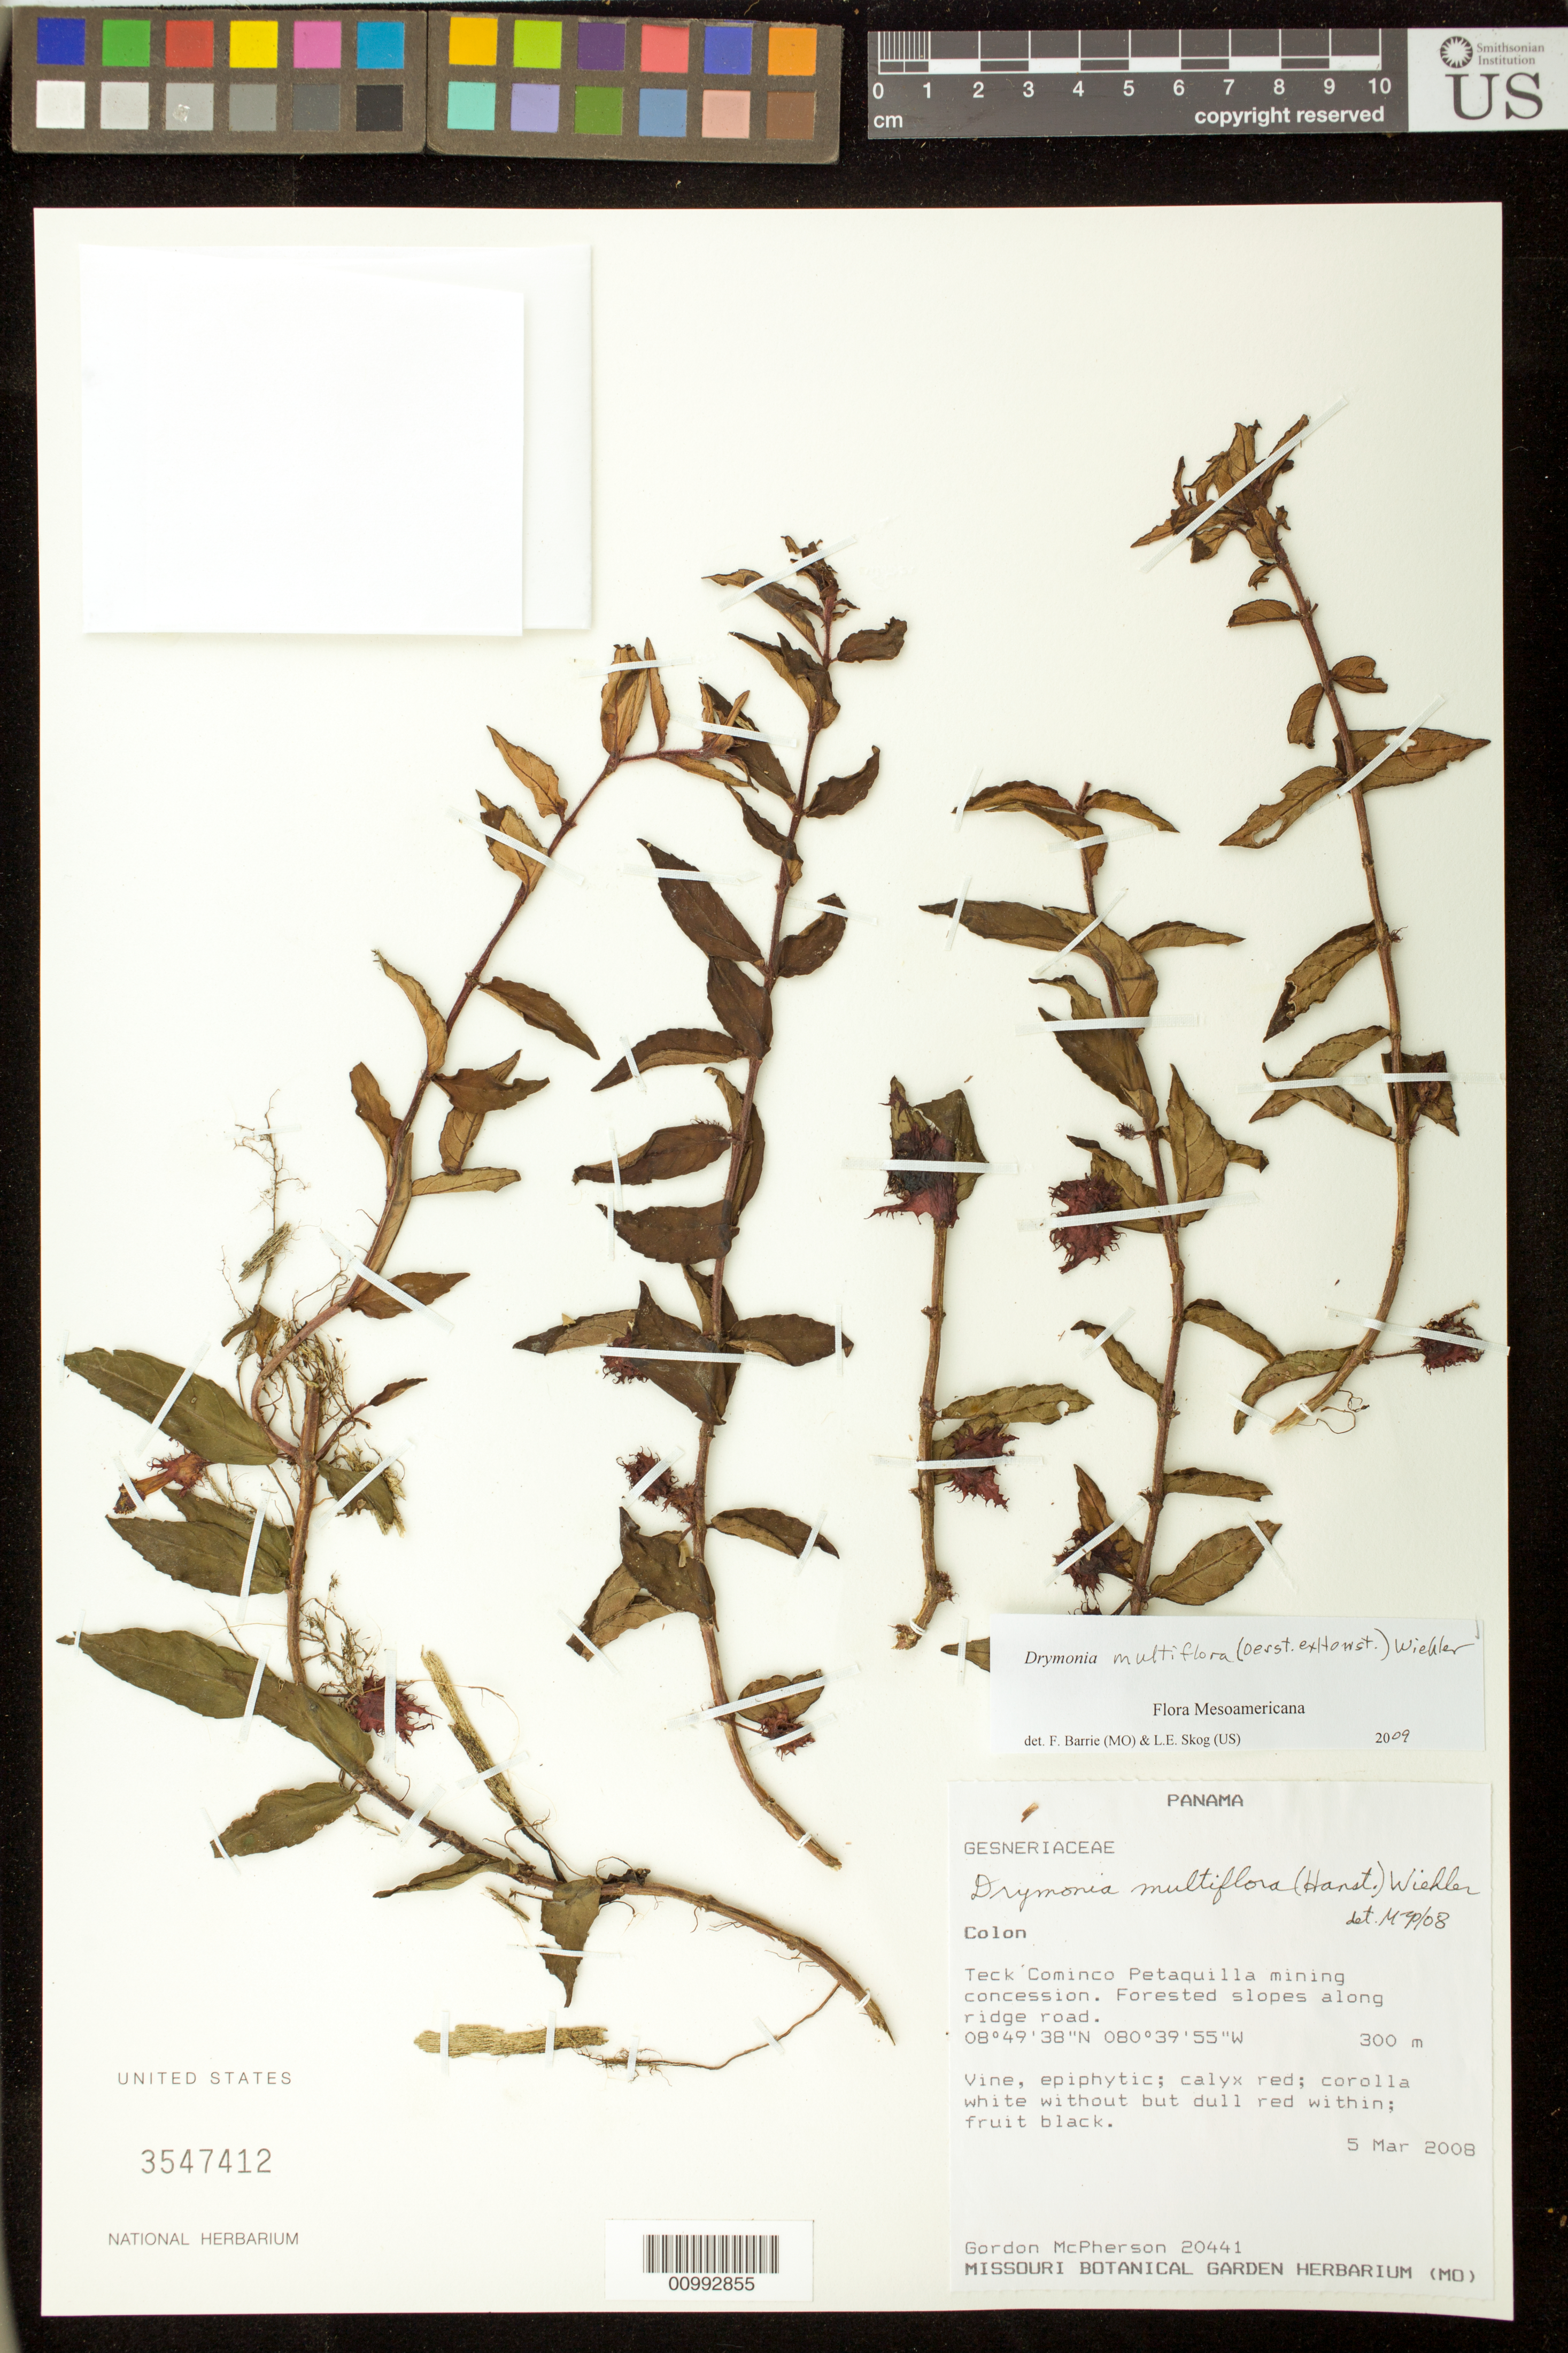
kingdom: Plantae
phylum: Tracheophyta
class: Magnoliopsida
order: Lamiales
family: Gesneriaceae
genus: Drymonia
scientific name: Drymonia multiflora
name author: (Oerst. ex Hanst.) Wiehler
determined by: Barrie, F. R.; Skog, Laurence E.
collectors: G. D. McPherson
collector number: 20441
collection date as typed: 05 Mar 2008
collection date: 2008-03-05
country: Panama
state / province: Colón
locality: Teck Cominco Petaquilla mining concession, forested slopes along ridge road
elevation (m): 300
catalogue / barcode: US 3547412